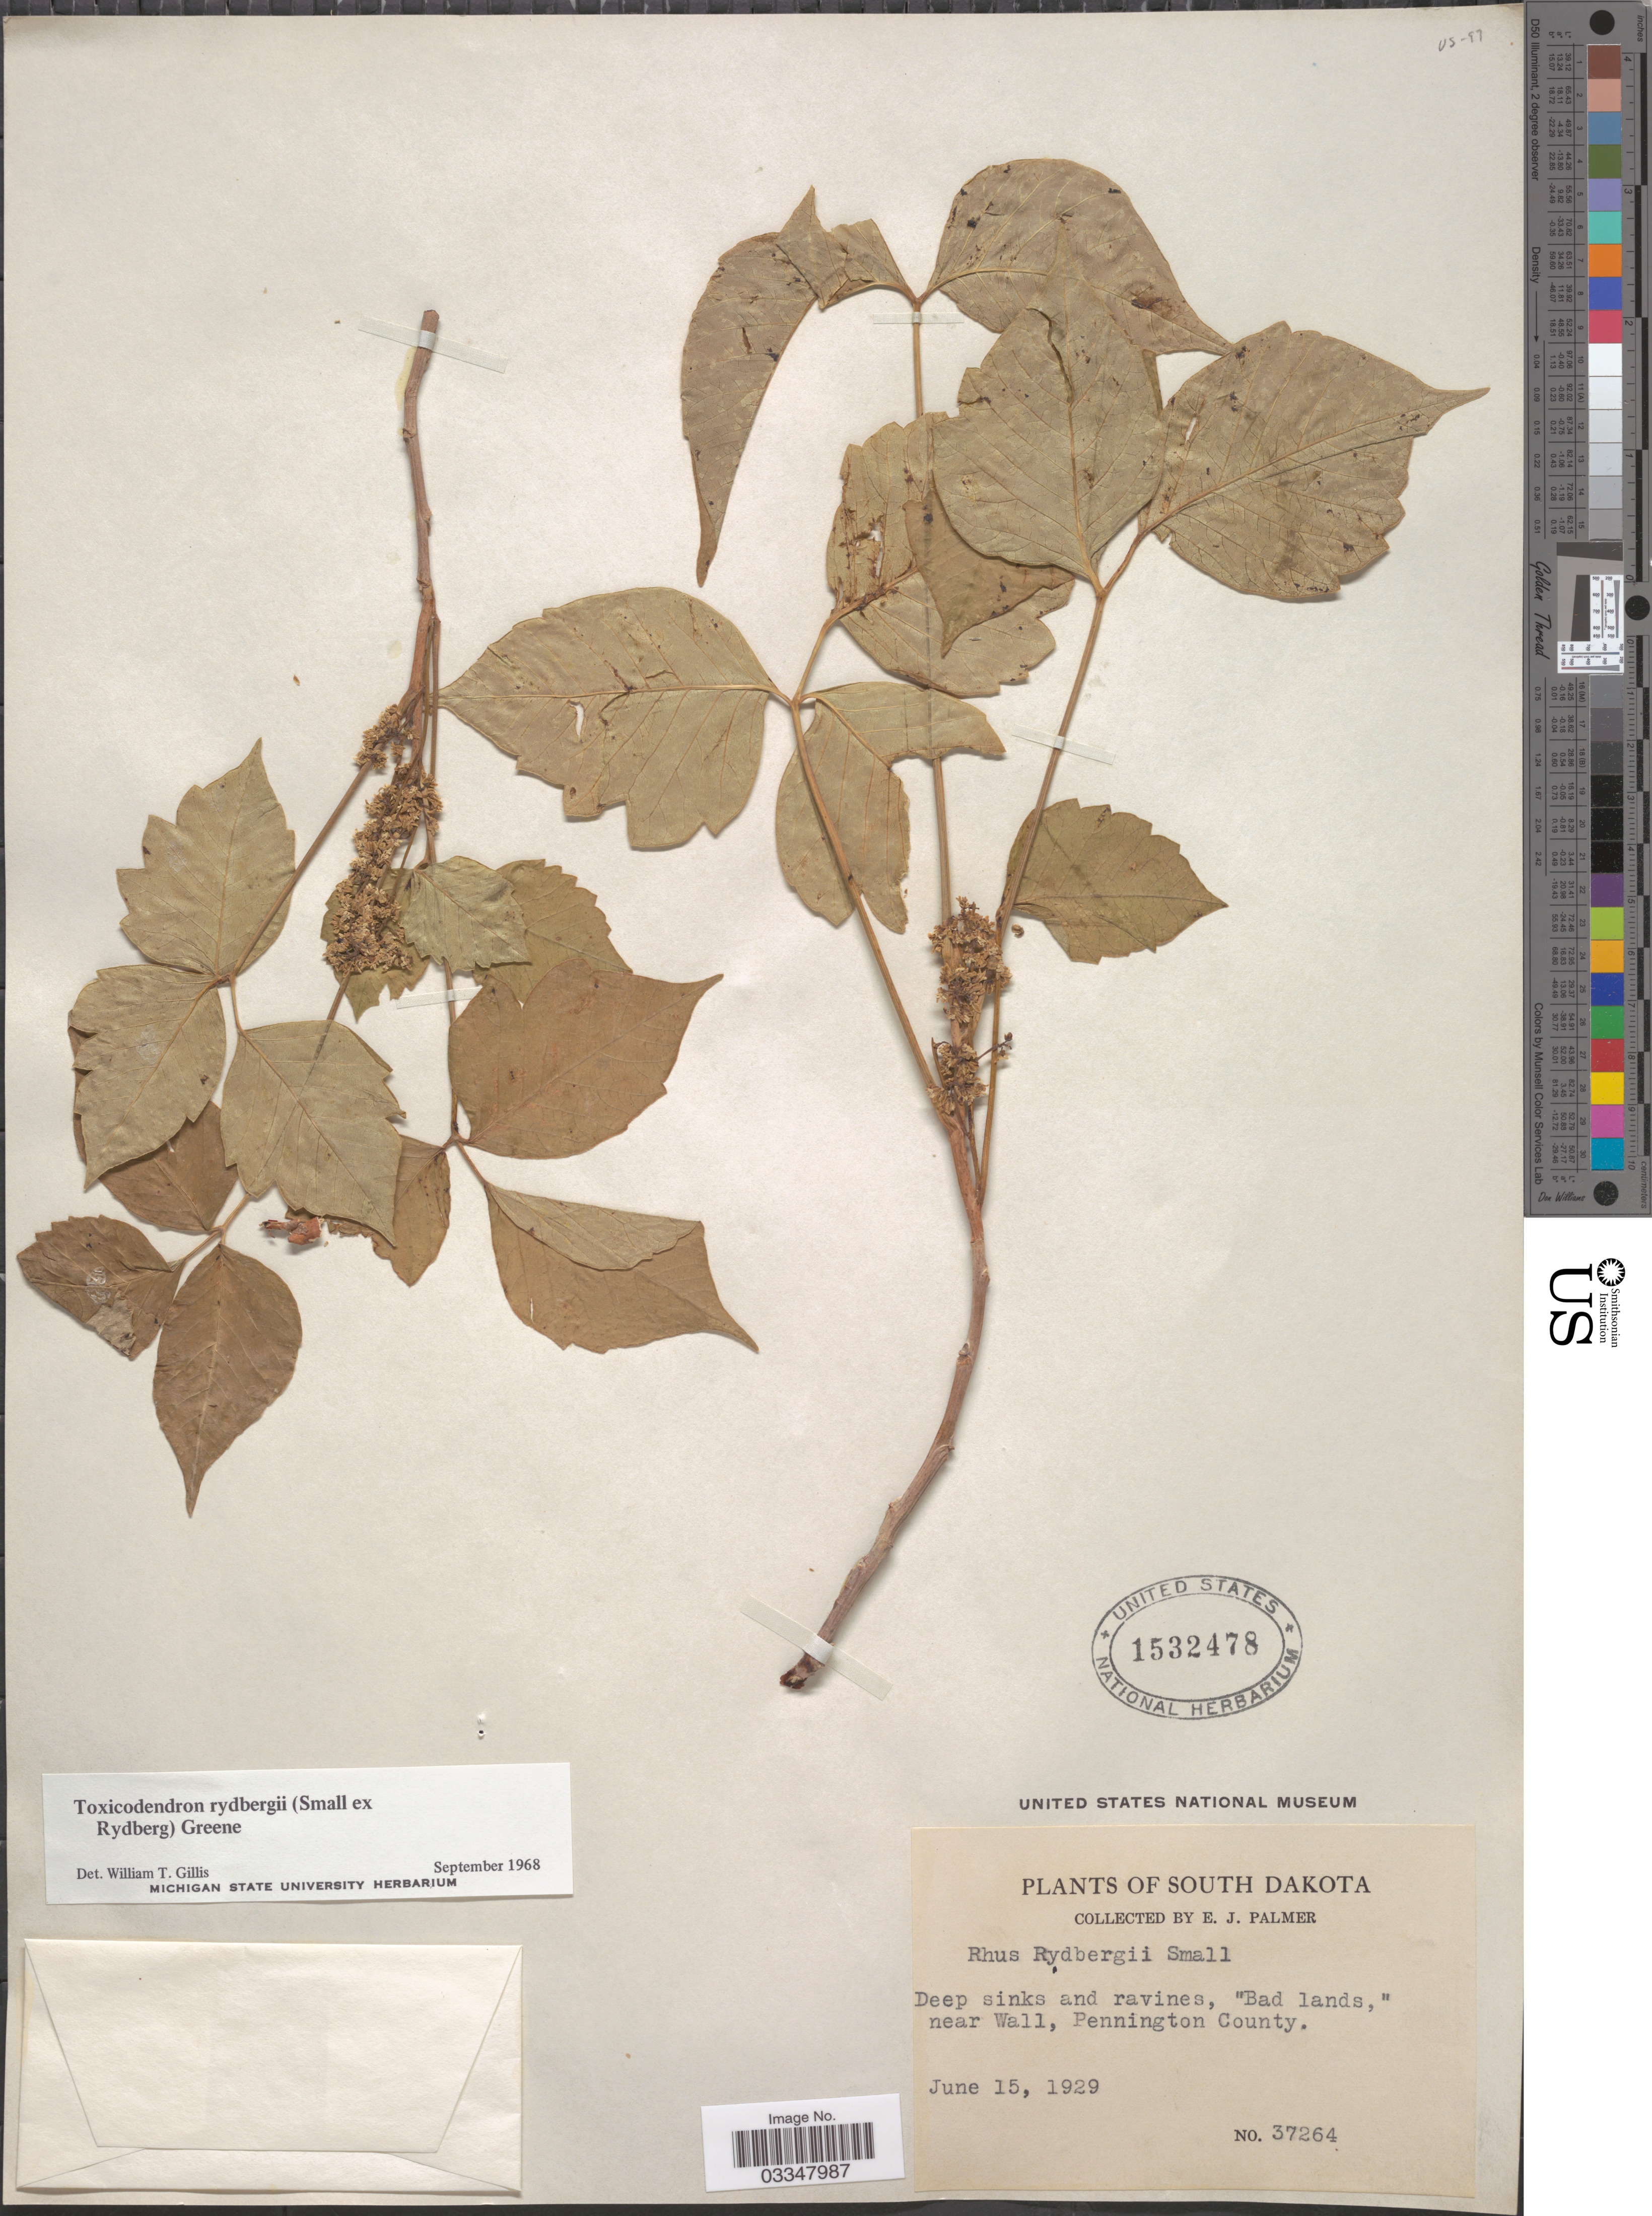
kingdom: Plantae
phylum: Tracheophyta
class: Magnoliopsida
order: Sapindales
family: Anacardiaceae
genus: Toxicodendron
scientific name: Toxicodendron radicans subsp. rydbergii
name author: (Small & Rydb.) Á. Löve & D. Löve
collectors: E. J. Palmer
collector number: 37264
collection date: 1929-06-15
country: United States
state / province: South Dakota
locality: Bad lands,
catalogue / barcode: US 1532478